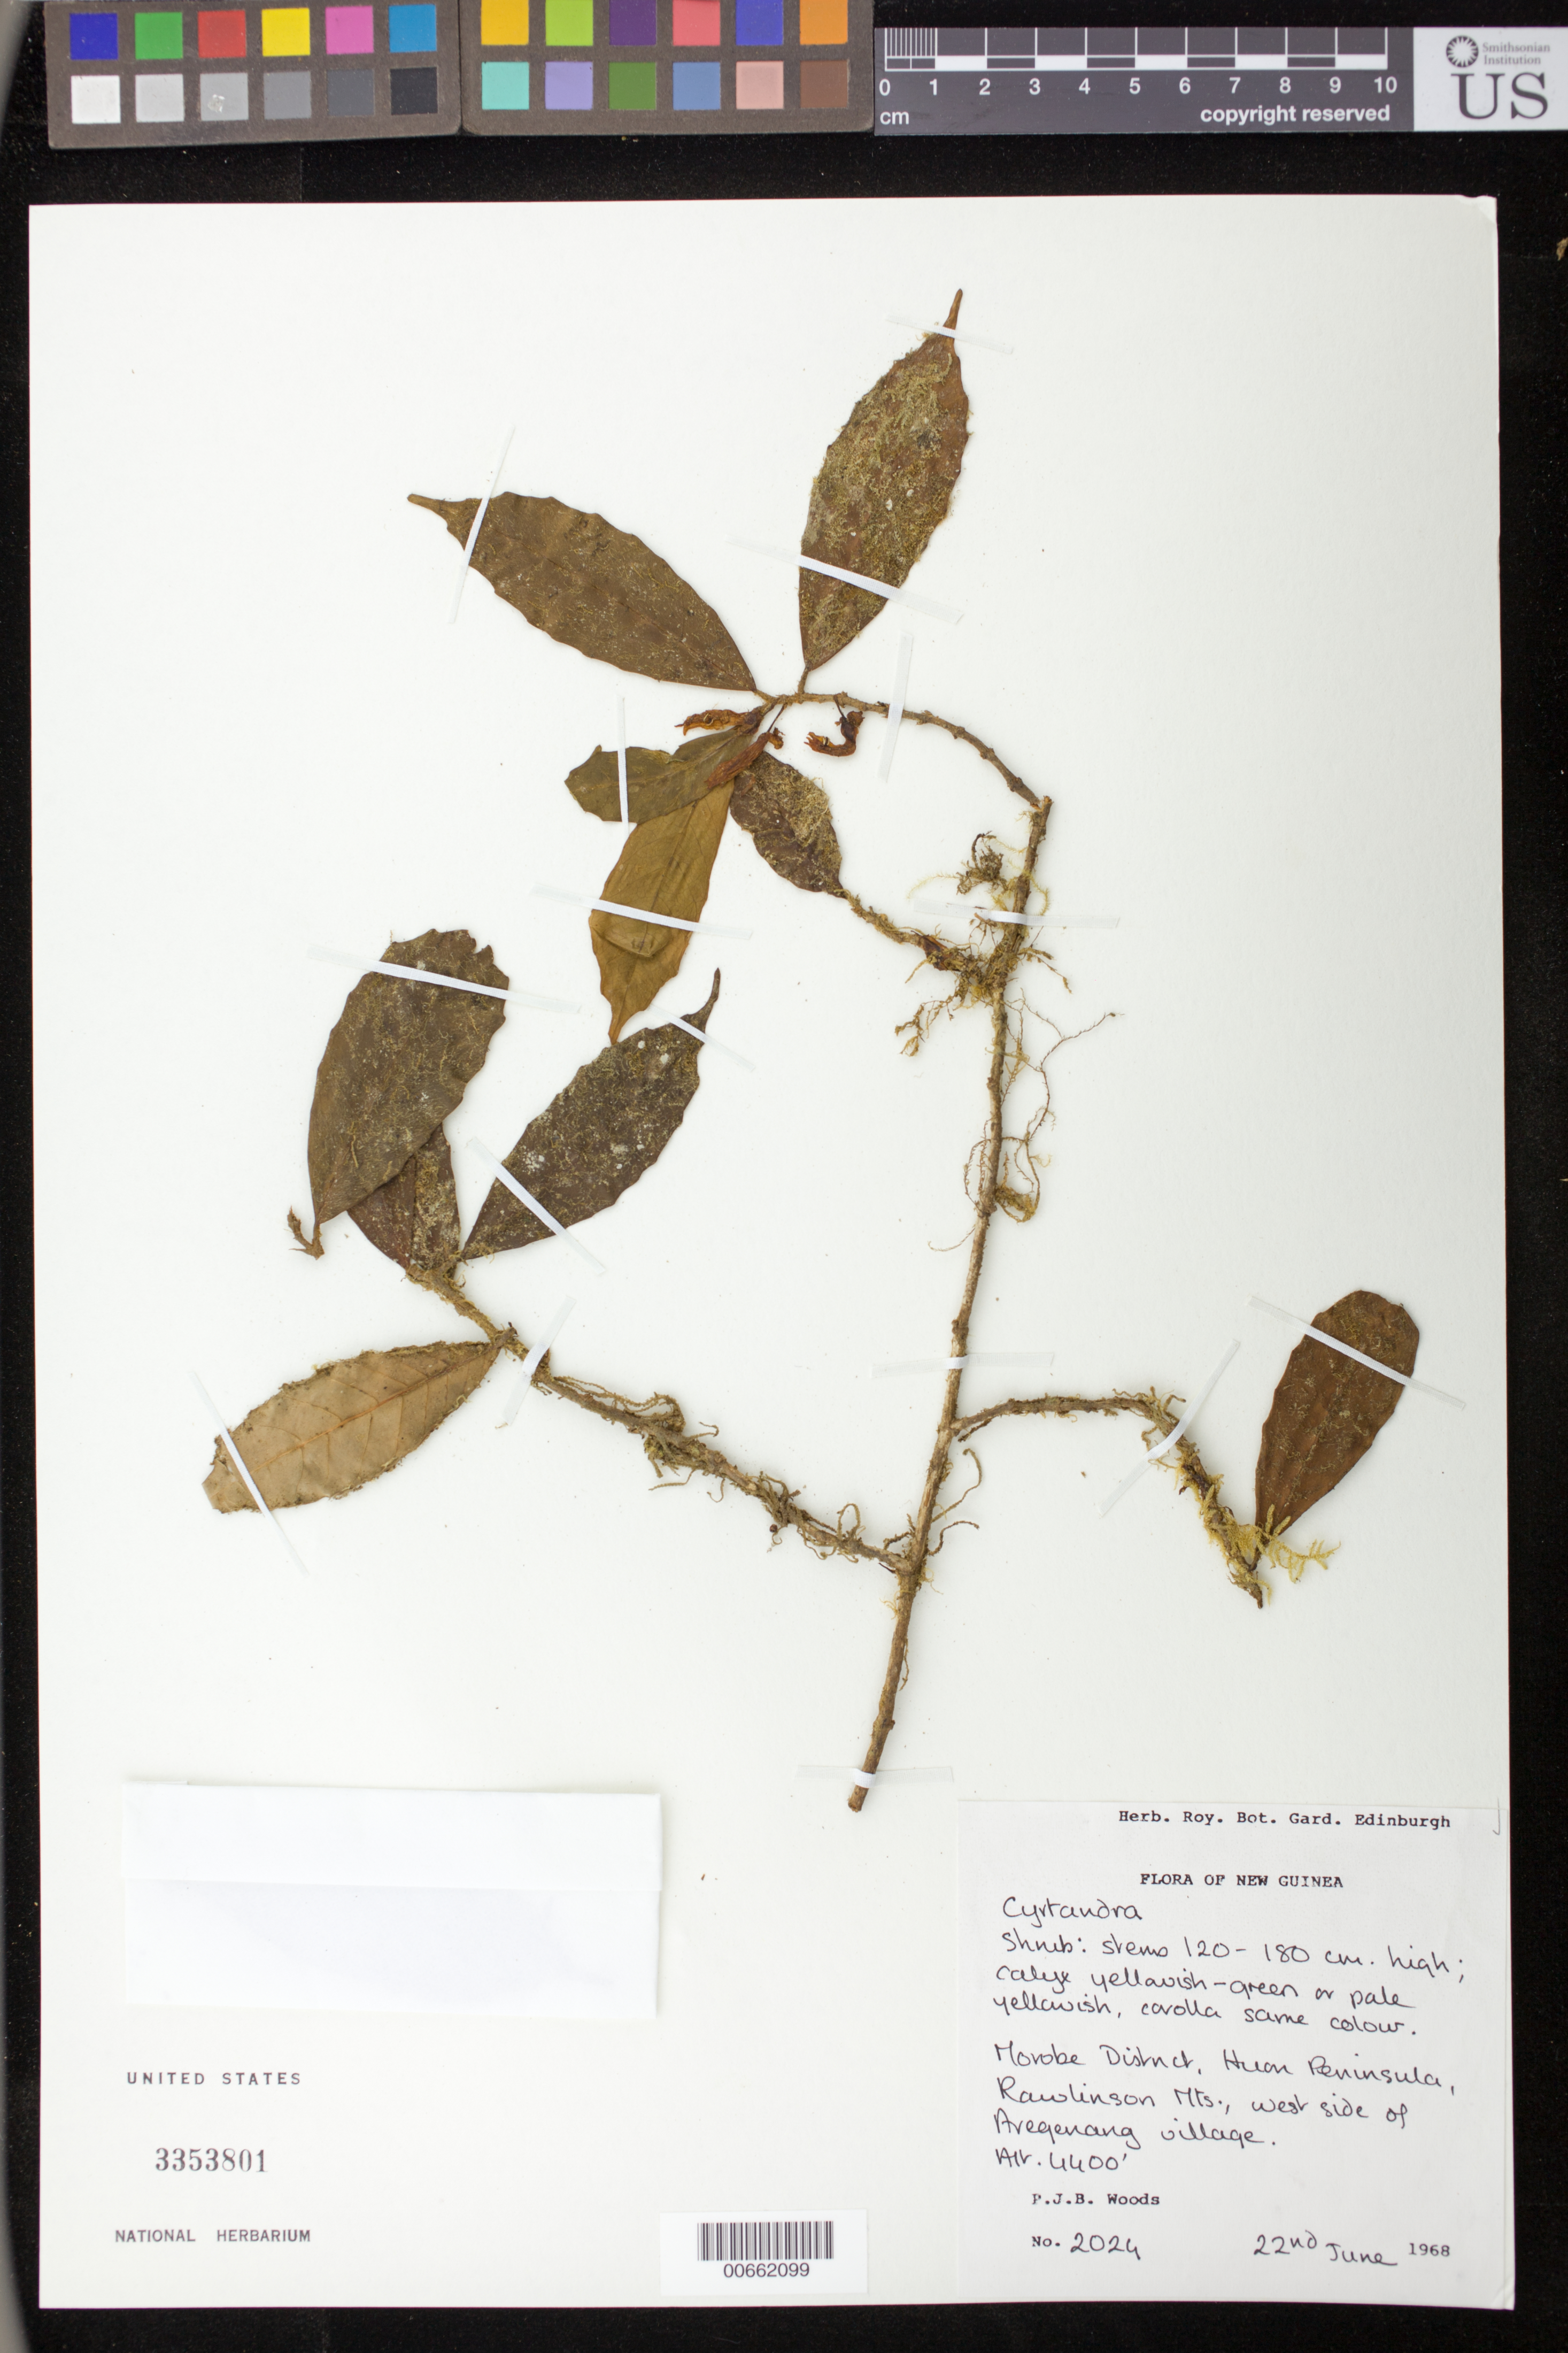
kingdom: Plantae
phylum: Tracheophyta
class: Magnoliopsida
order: Lamiales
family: Gesneriaceae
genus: Cyrtandra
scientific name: Cyrtandra sp.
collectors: P. Woods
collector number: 2024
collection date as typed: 22 Jun 1968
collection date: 1968-06-22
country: Papua New Guinea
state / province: Morobe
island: New Guinea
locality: Morobe District, Hon Peninsula, Rawlinson Mts., west side of Aregenang village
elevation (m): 1341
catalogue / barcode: US 3353801